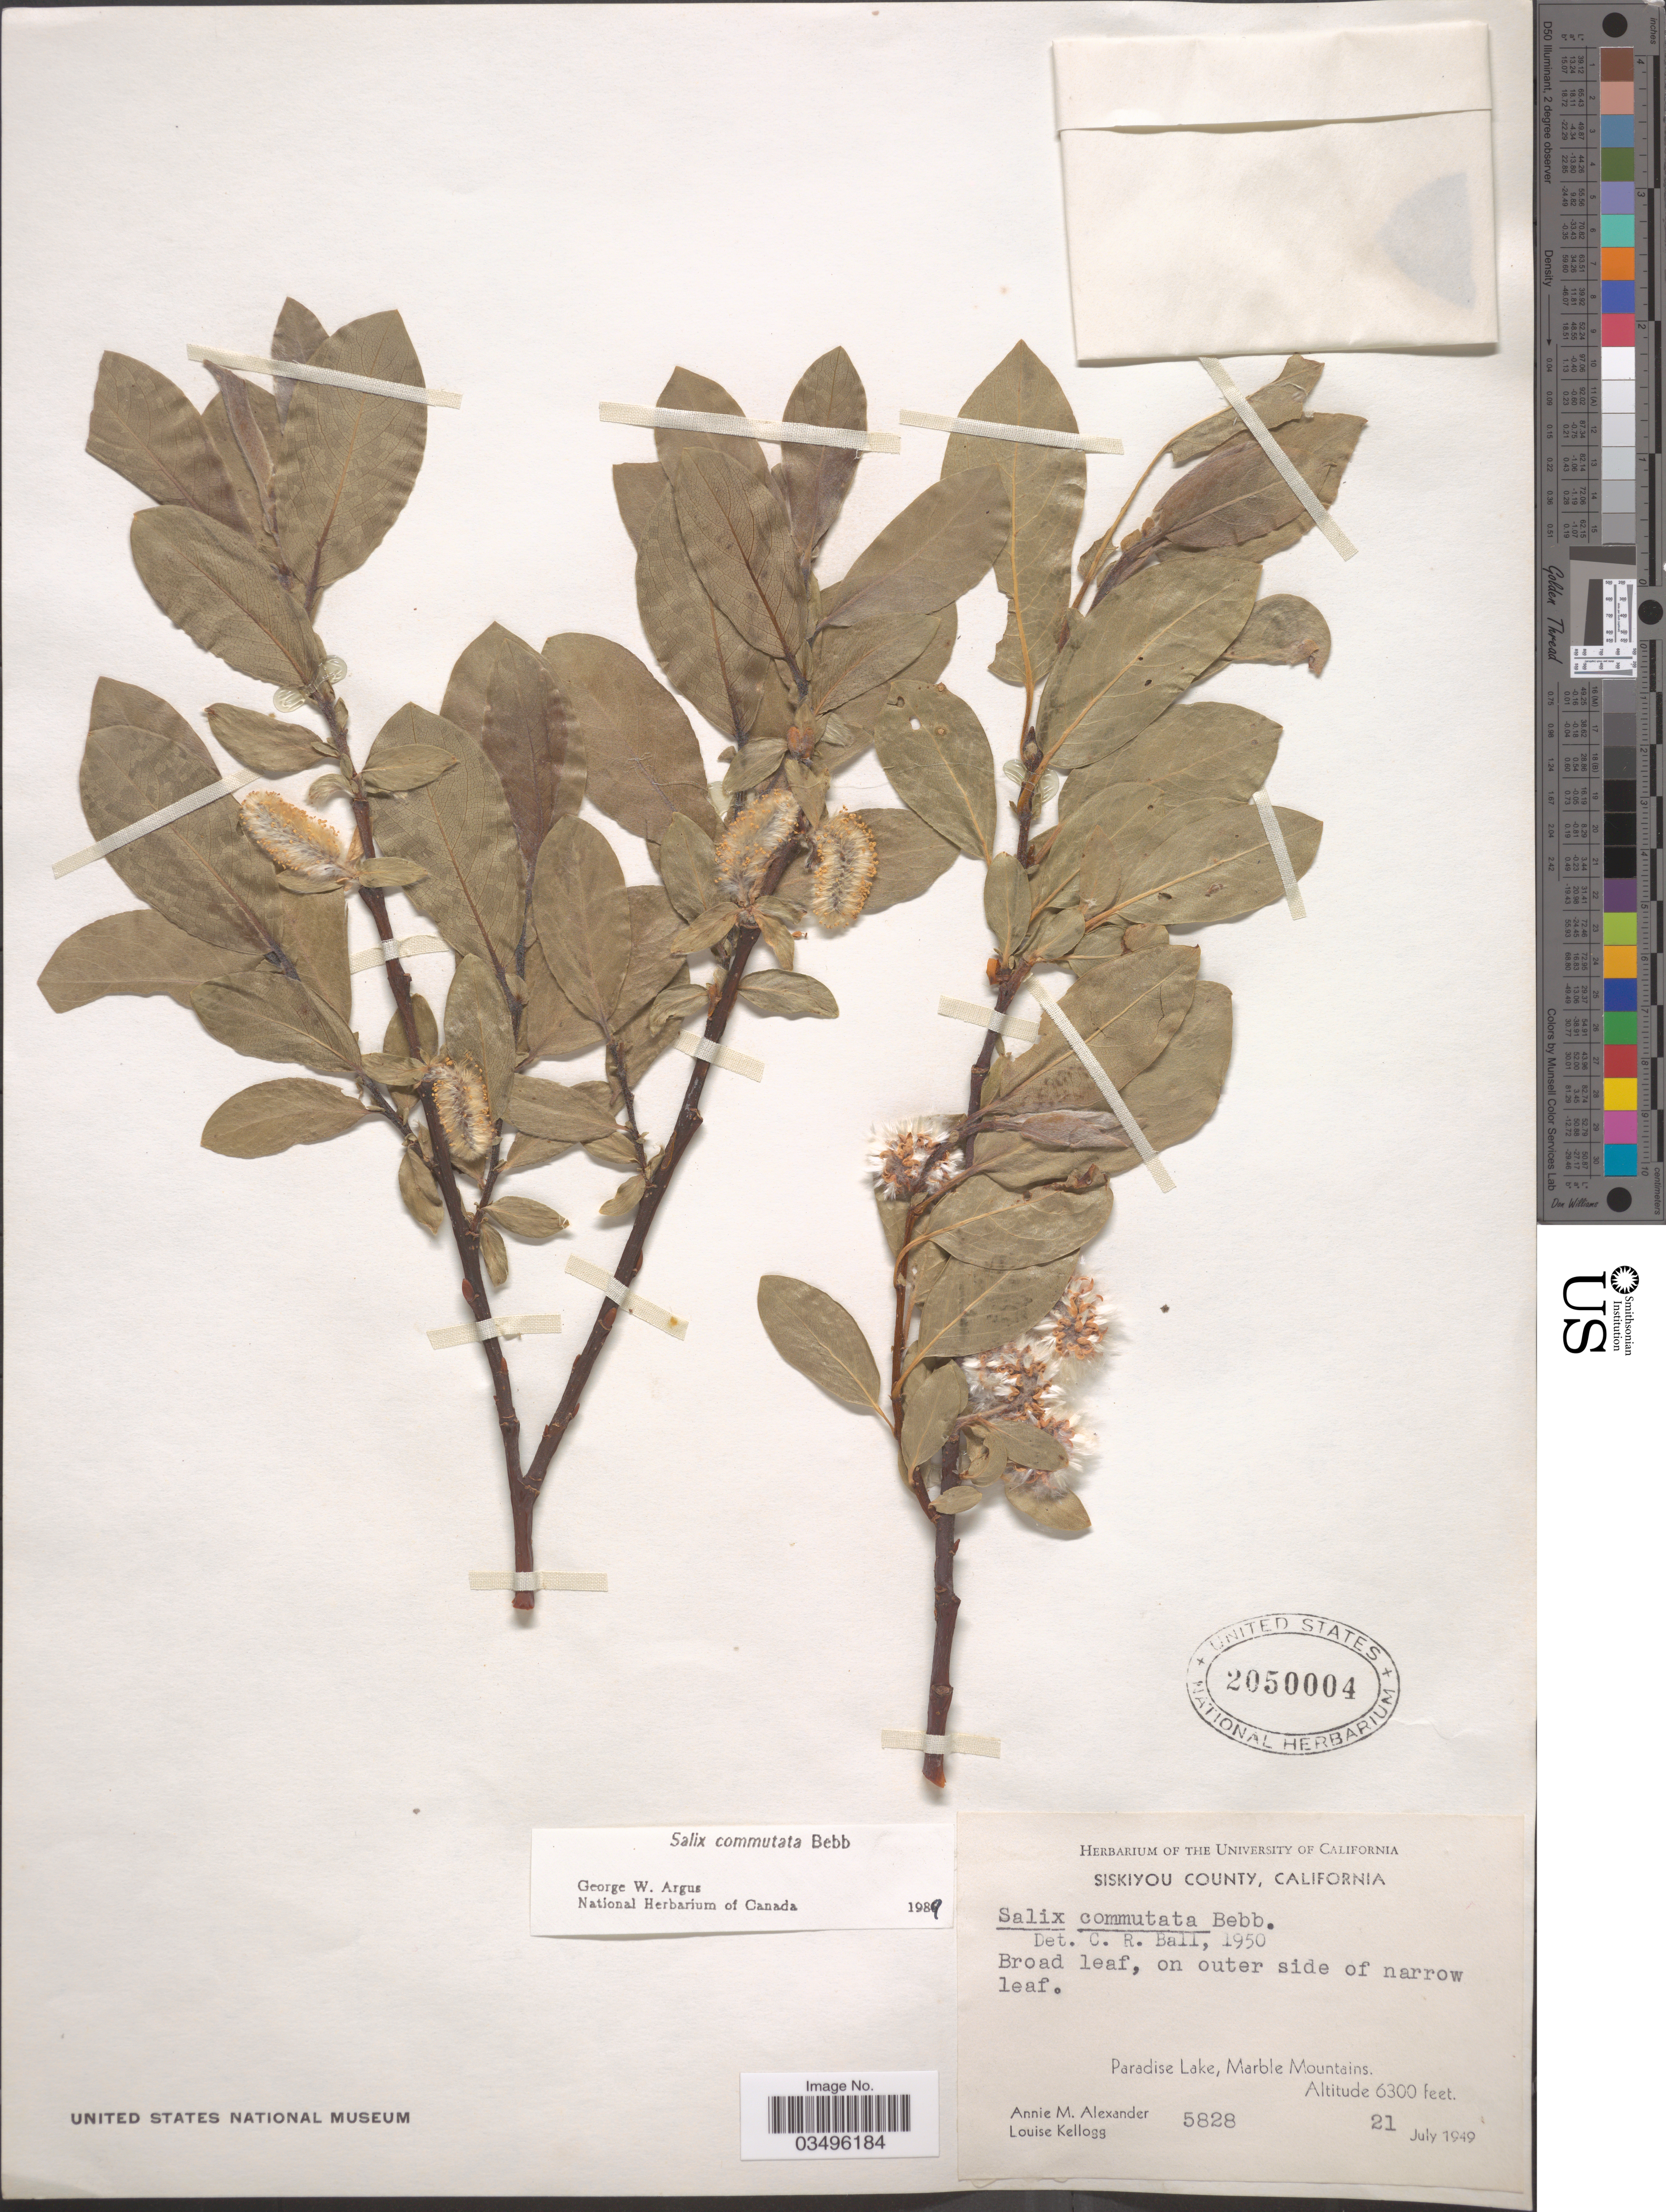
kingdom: Plantae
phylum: Tracheophyta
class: Magnoliopsida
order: Malpighiales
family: Salicaceae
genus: Salix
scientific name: Salix commutata var. denudata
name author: Bebb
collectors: A. M. Alexander & L. Kellogg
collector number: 5828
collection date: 1949-07-21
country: United States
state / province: California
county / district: Siskiyou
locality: Siskiyou County. Paradise Lake, Marble Mountains.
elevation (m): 1920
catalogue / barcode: US 2050004